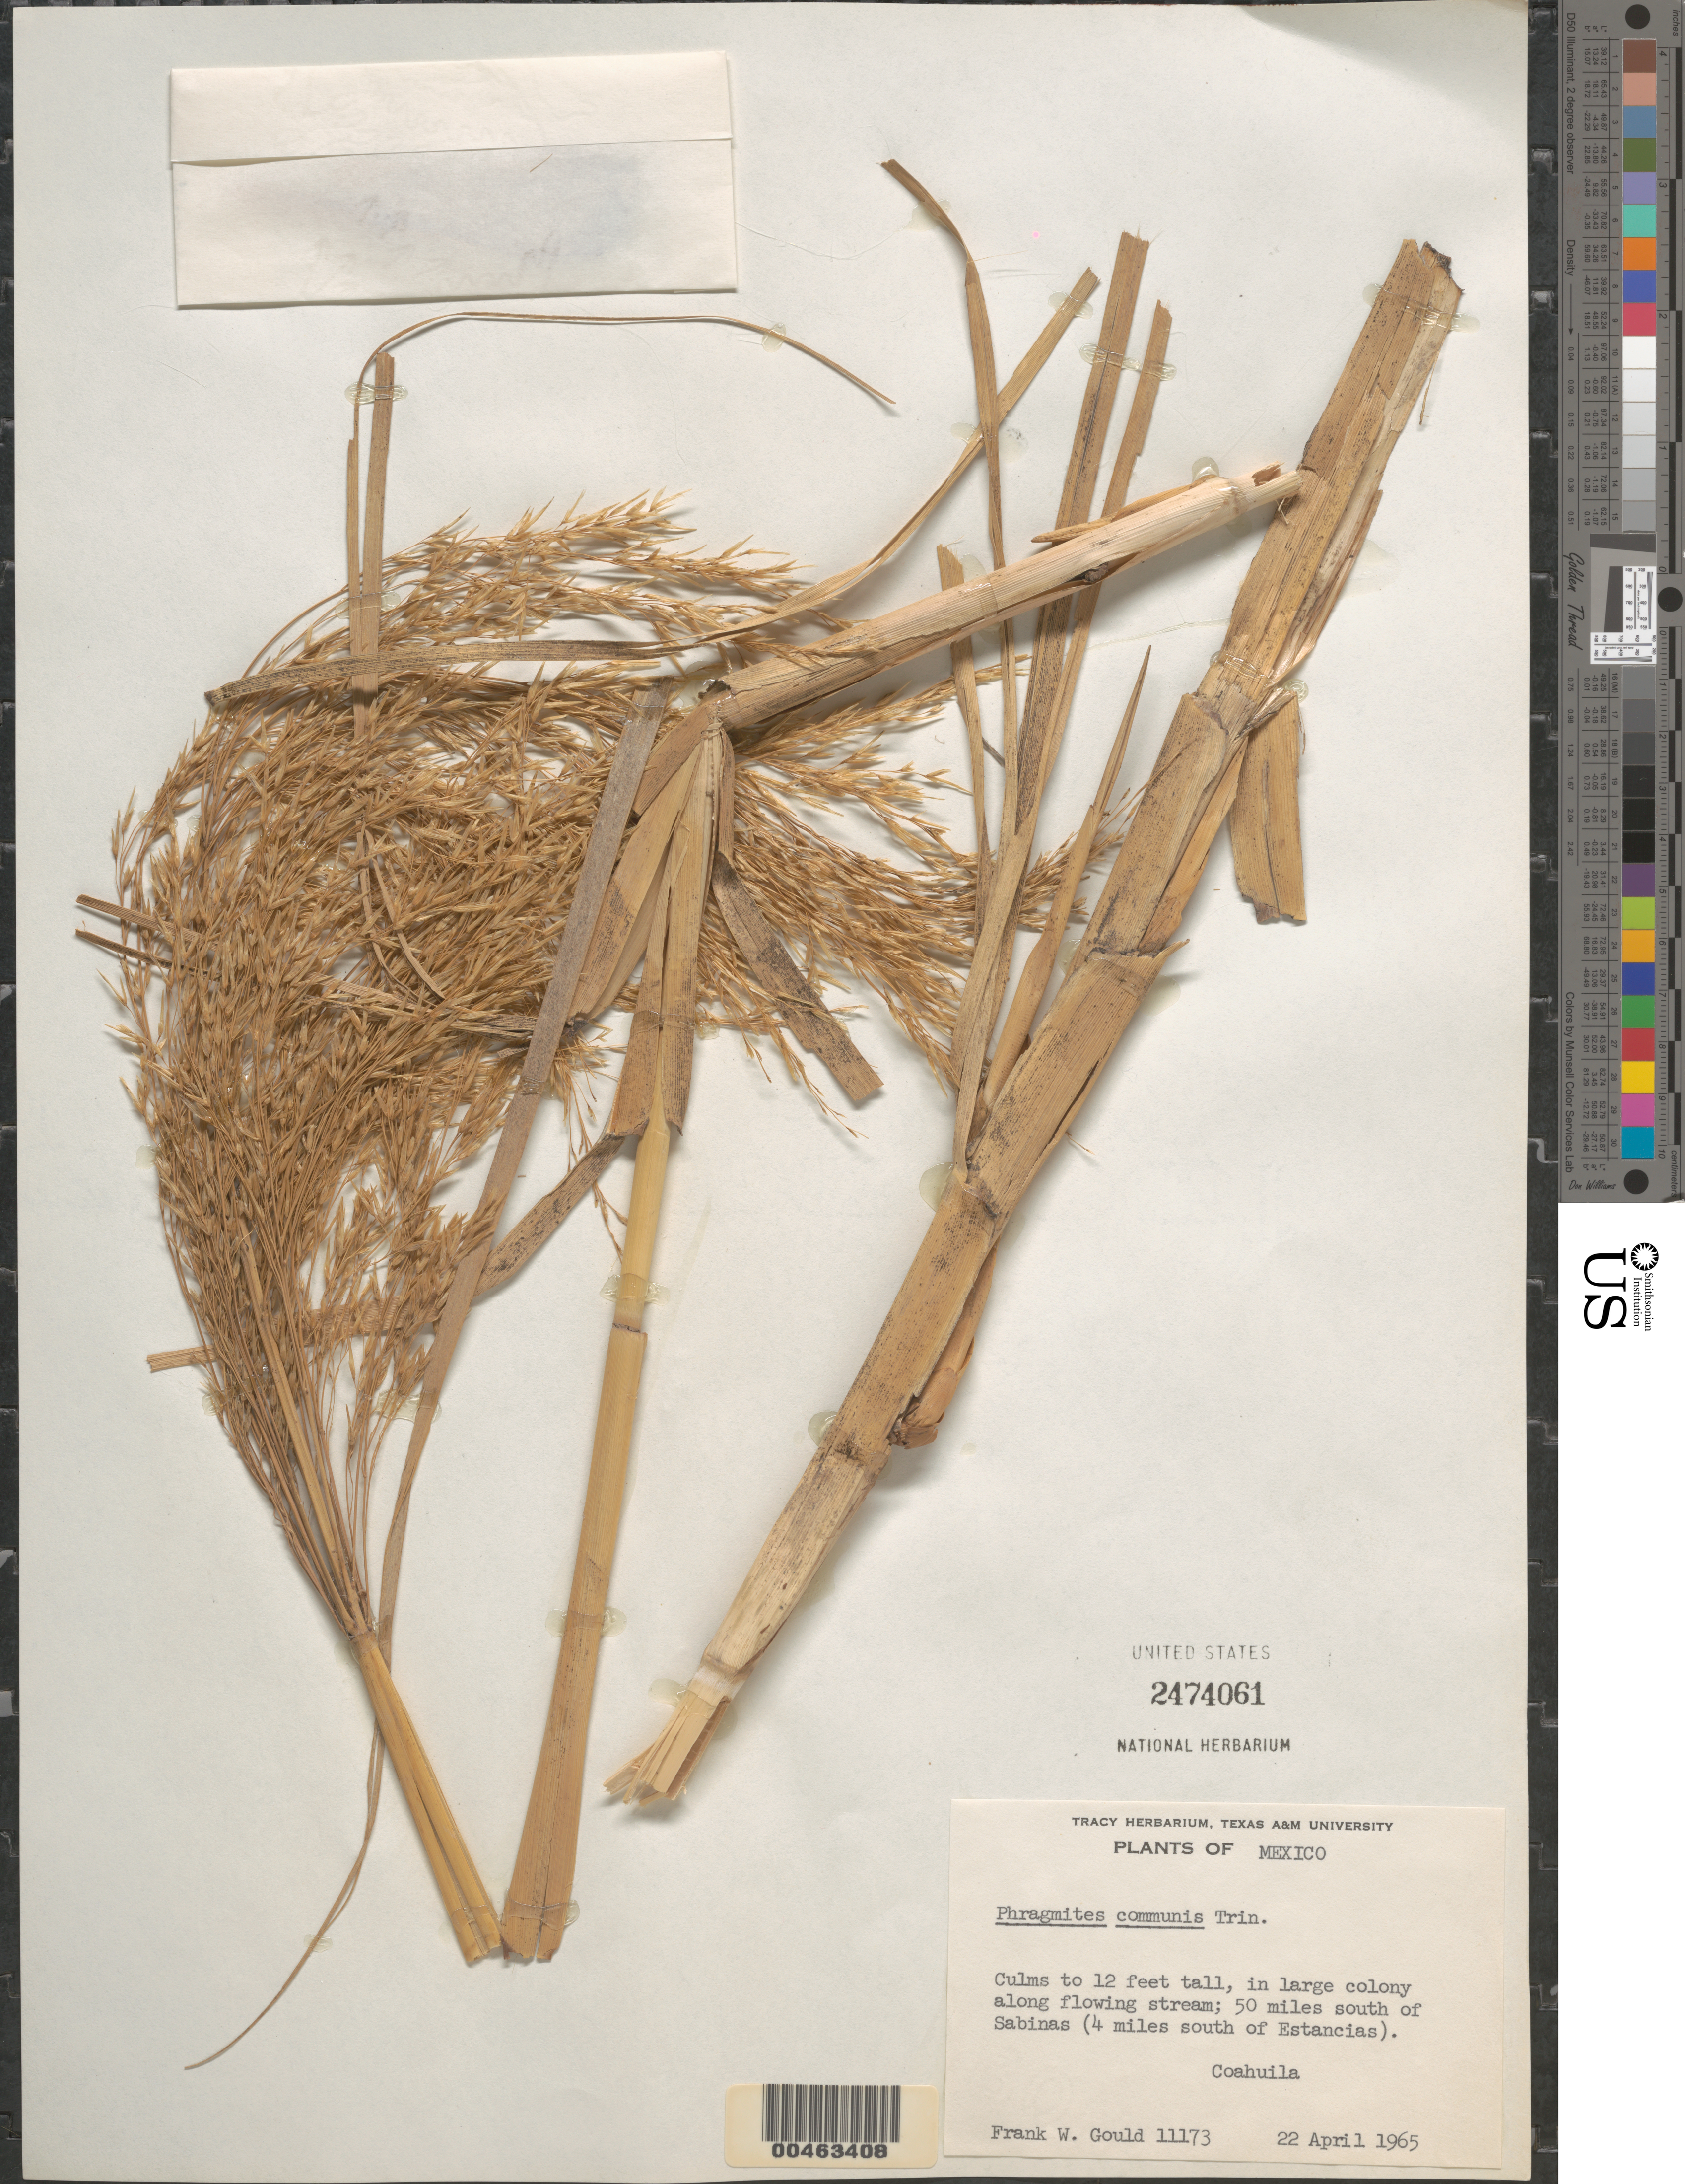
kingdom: Plantae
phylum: Tracheophyta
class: Liliopsida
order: Poales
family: Poaceae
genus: Phragmites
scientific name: Phragmites australis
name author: (Cav.) Trin. ex Steud.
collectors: F. W. Gould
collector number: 11173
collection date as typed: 22 Apr 1965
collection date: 1965-04-22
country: Mexico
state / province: Coahuila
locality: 50 mi S of Sabinas (4 mi S of Estancias)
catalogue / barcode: US 2474061